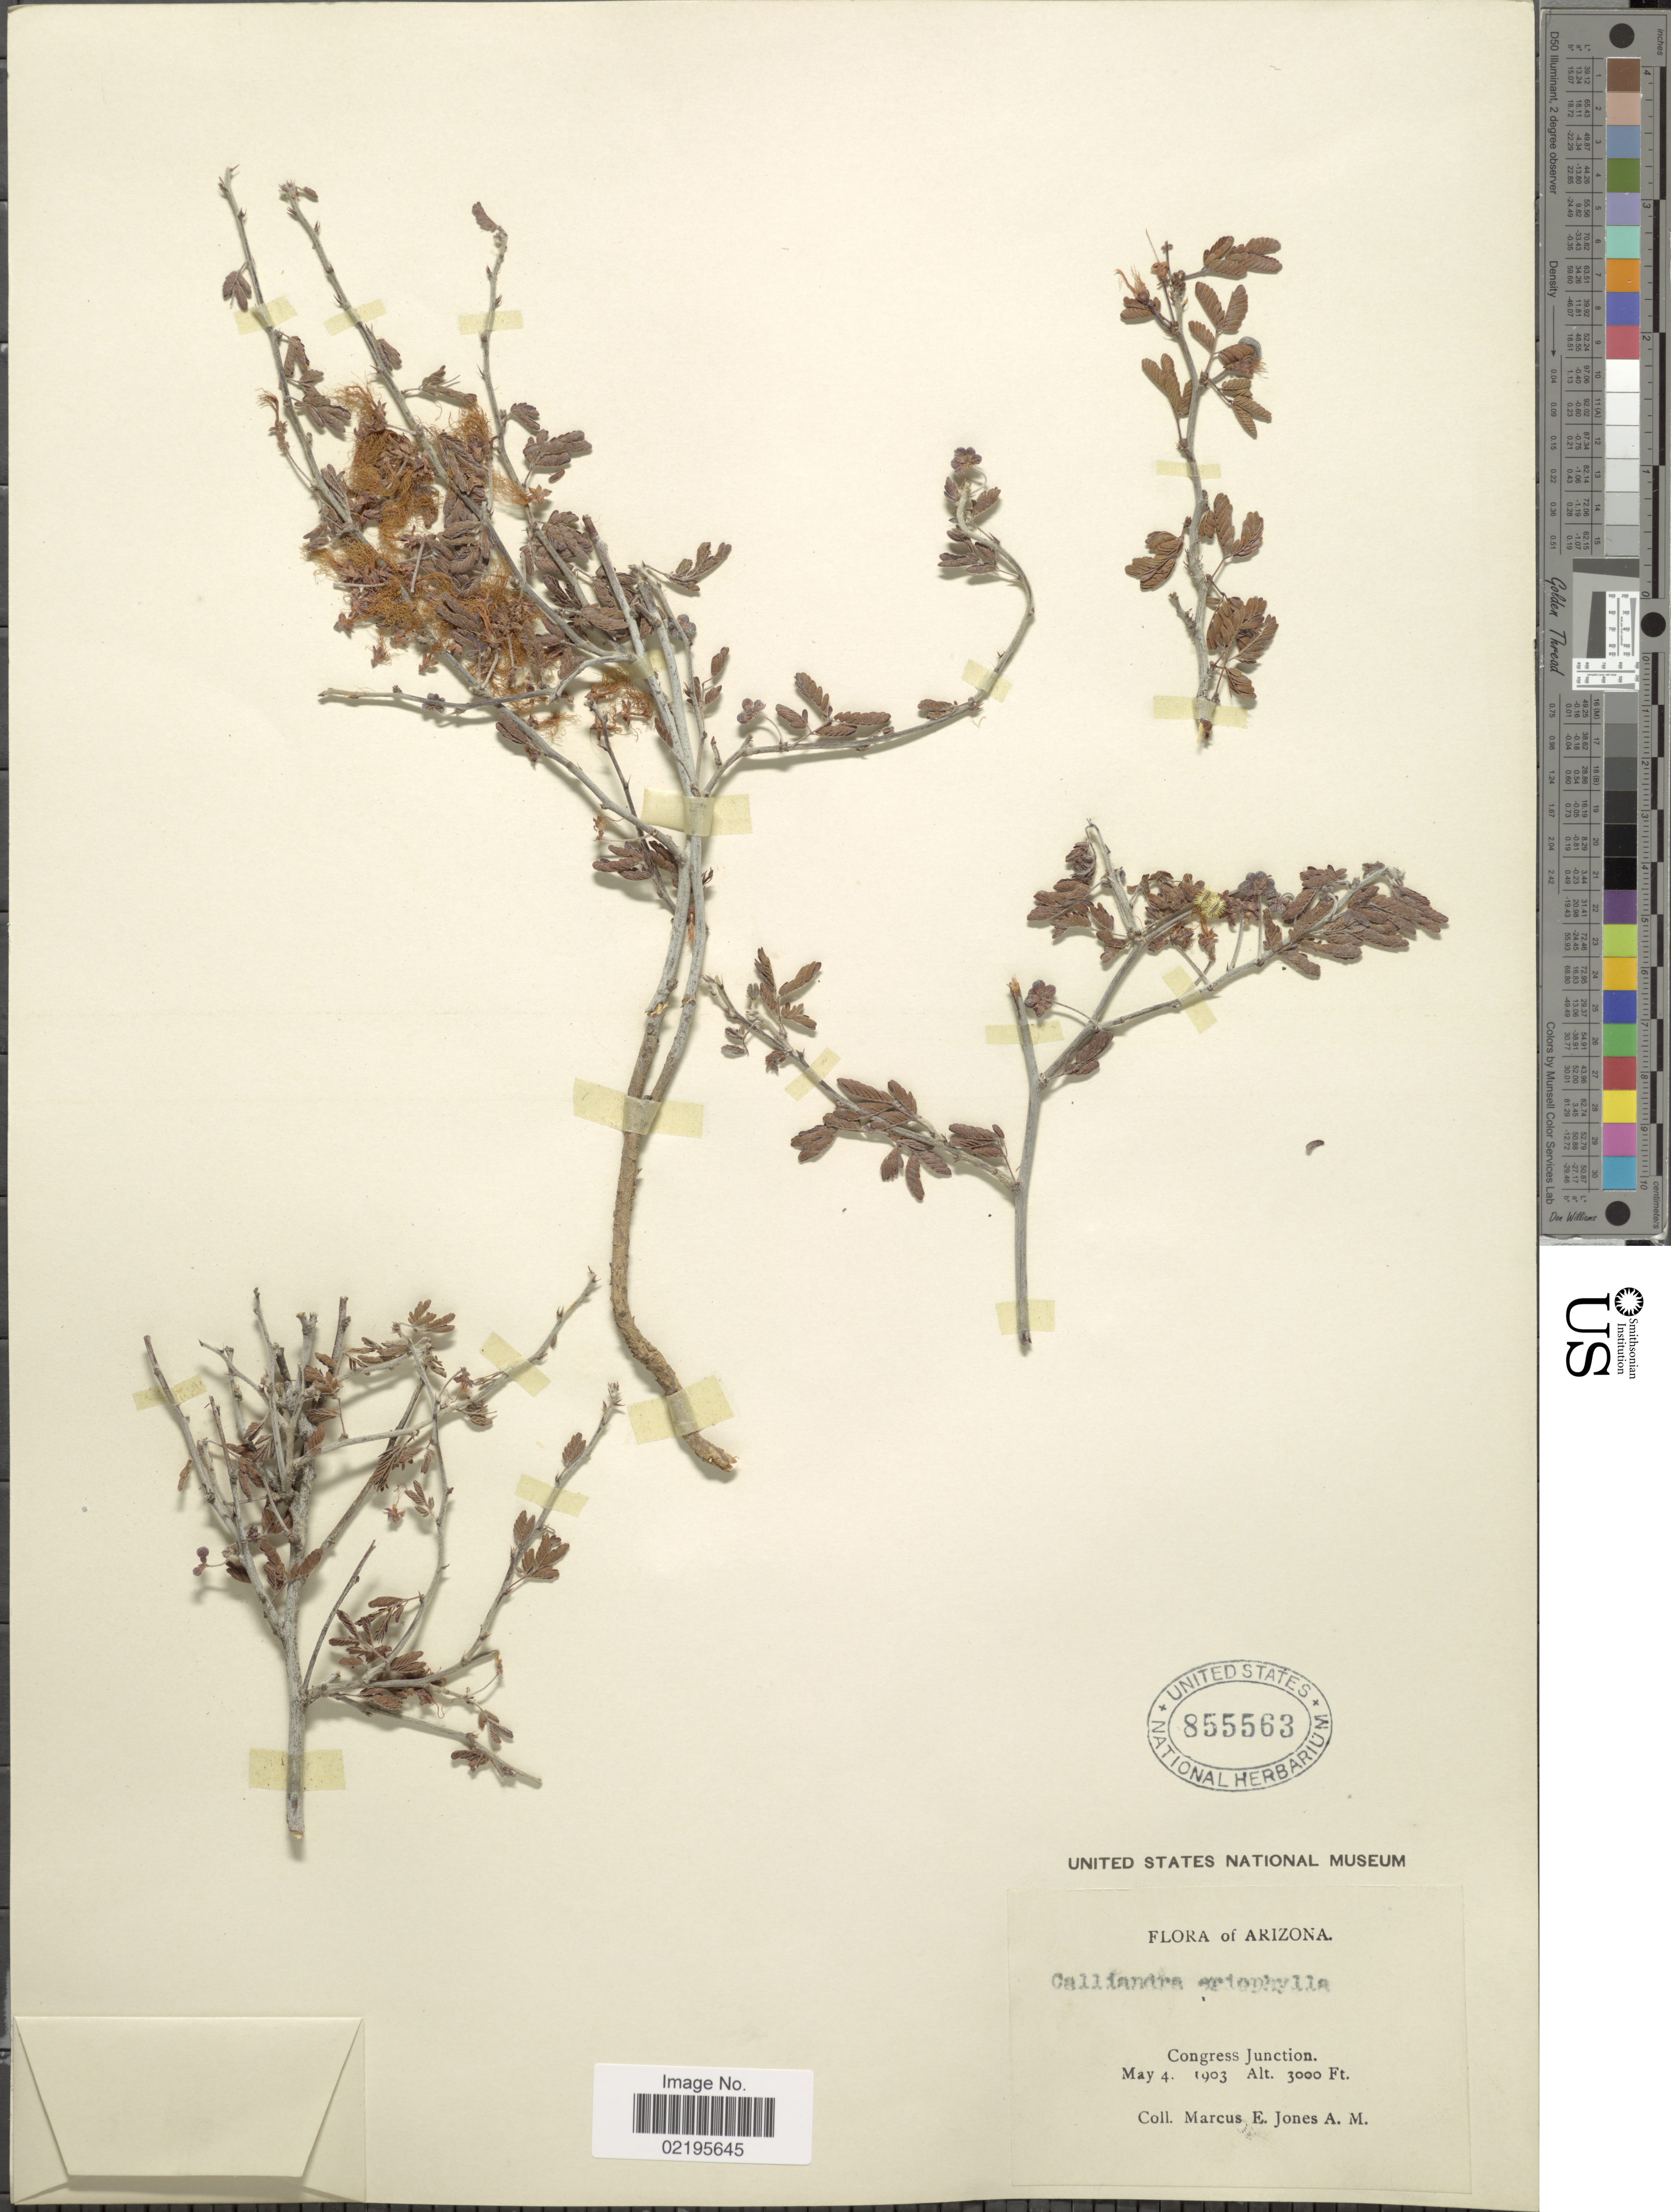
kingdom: Plantae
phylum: Tracheophyta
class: Magnoliopsida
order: Fabales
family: Fabaceae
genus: Calliandra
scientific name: Calliandra eriophylla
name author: Benth.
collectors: M. E. Jones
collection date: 1903-05-04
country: United States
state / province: Arizona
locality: Congress Junction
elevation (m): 914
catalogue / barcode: US 855563